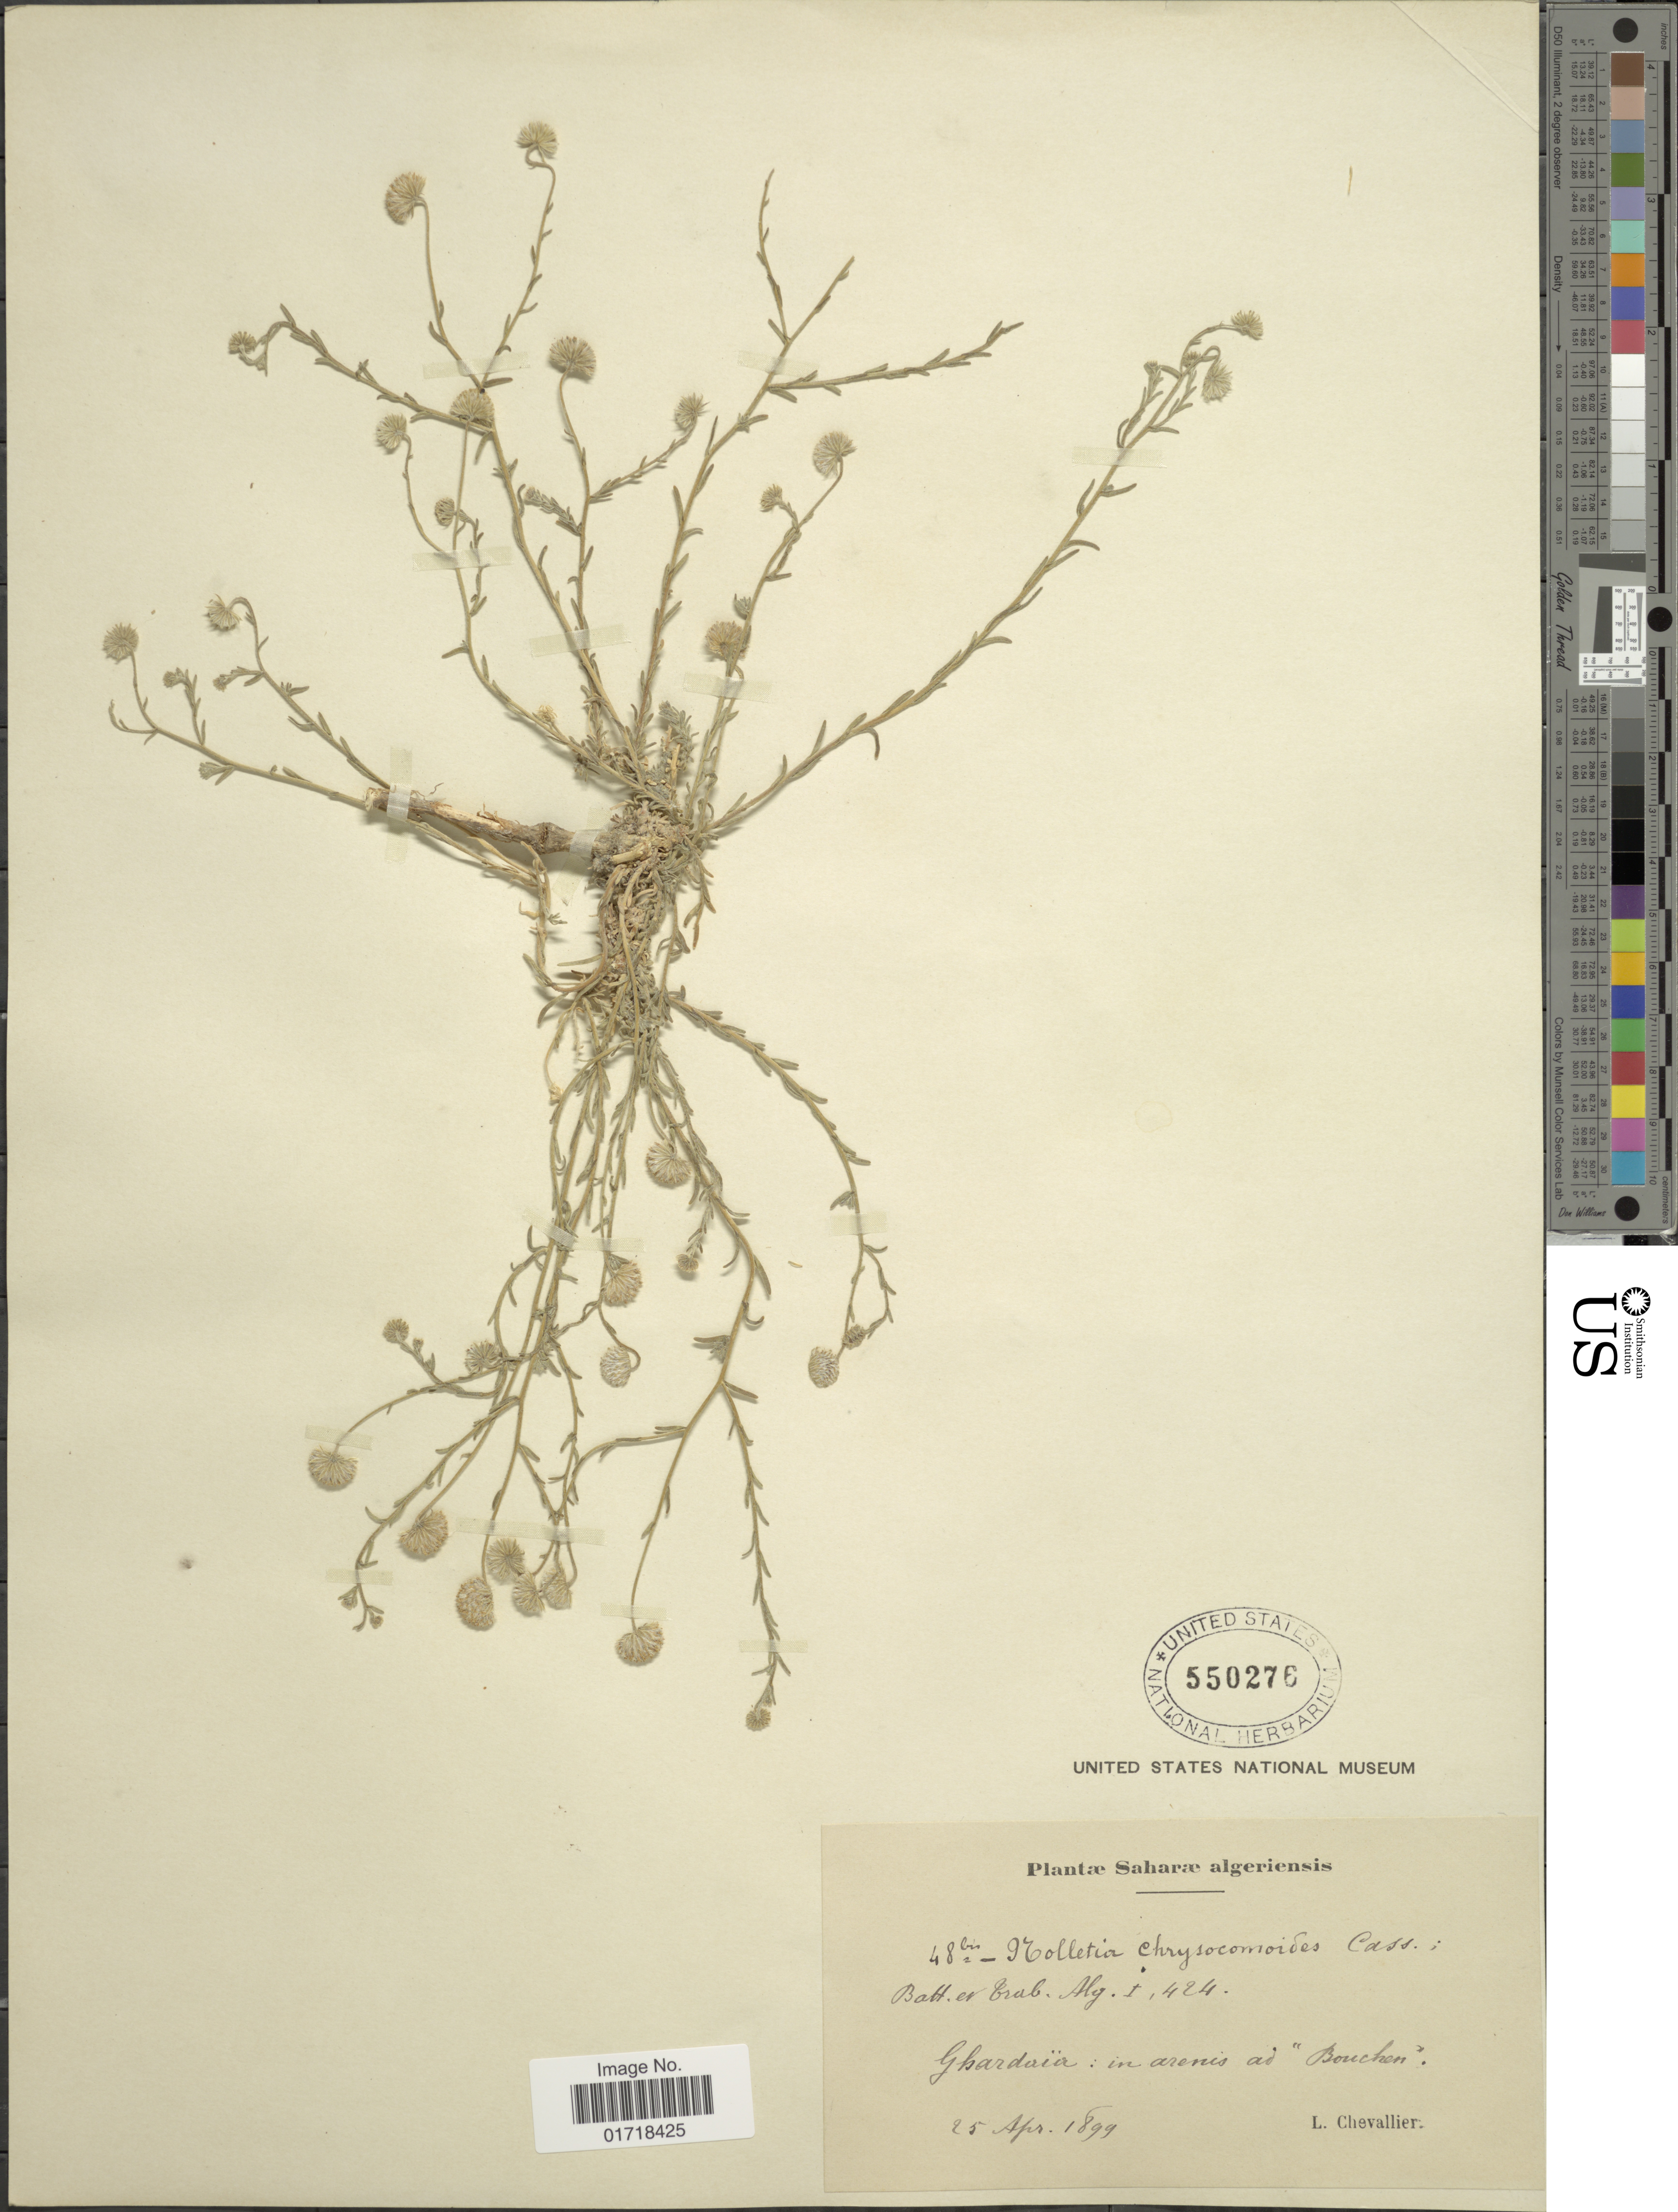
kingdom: Plantae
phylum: Tracheophyta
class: Magnoliopsida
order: Asterales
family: Asteraceae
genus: Nolletia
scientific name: Nolletia chrysocomoides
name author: (Desf.) Cass.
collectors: L. Chevallier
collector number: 48 bis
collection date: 1899-04-25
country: Algeria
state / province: Ghardaïa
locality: In Arenis ad Bouchen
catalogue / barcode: US 550276